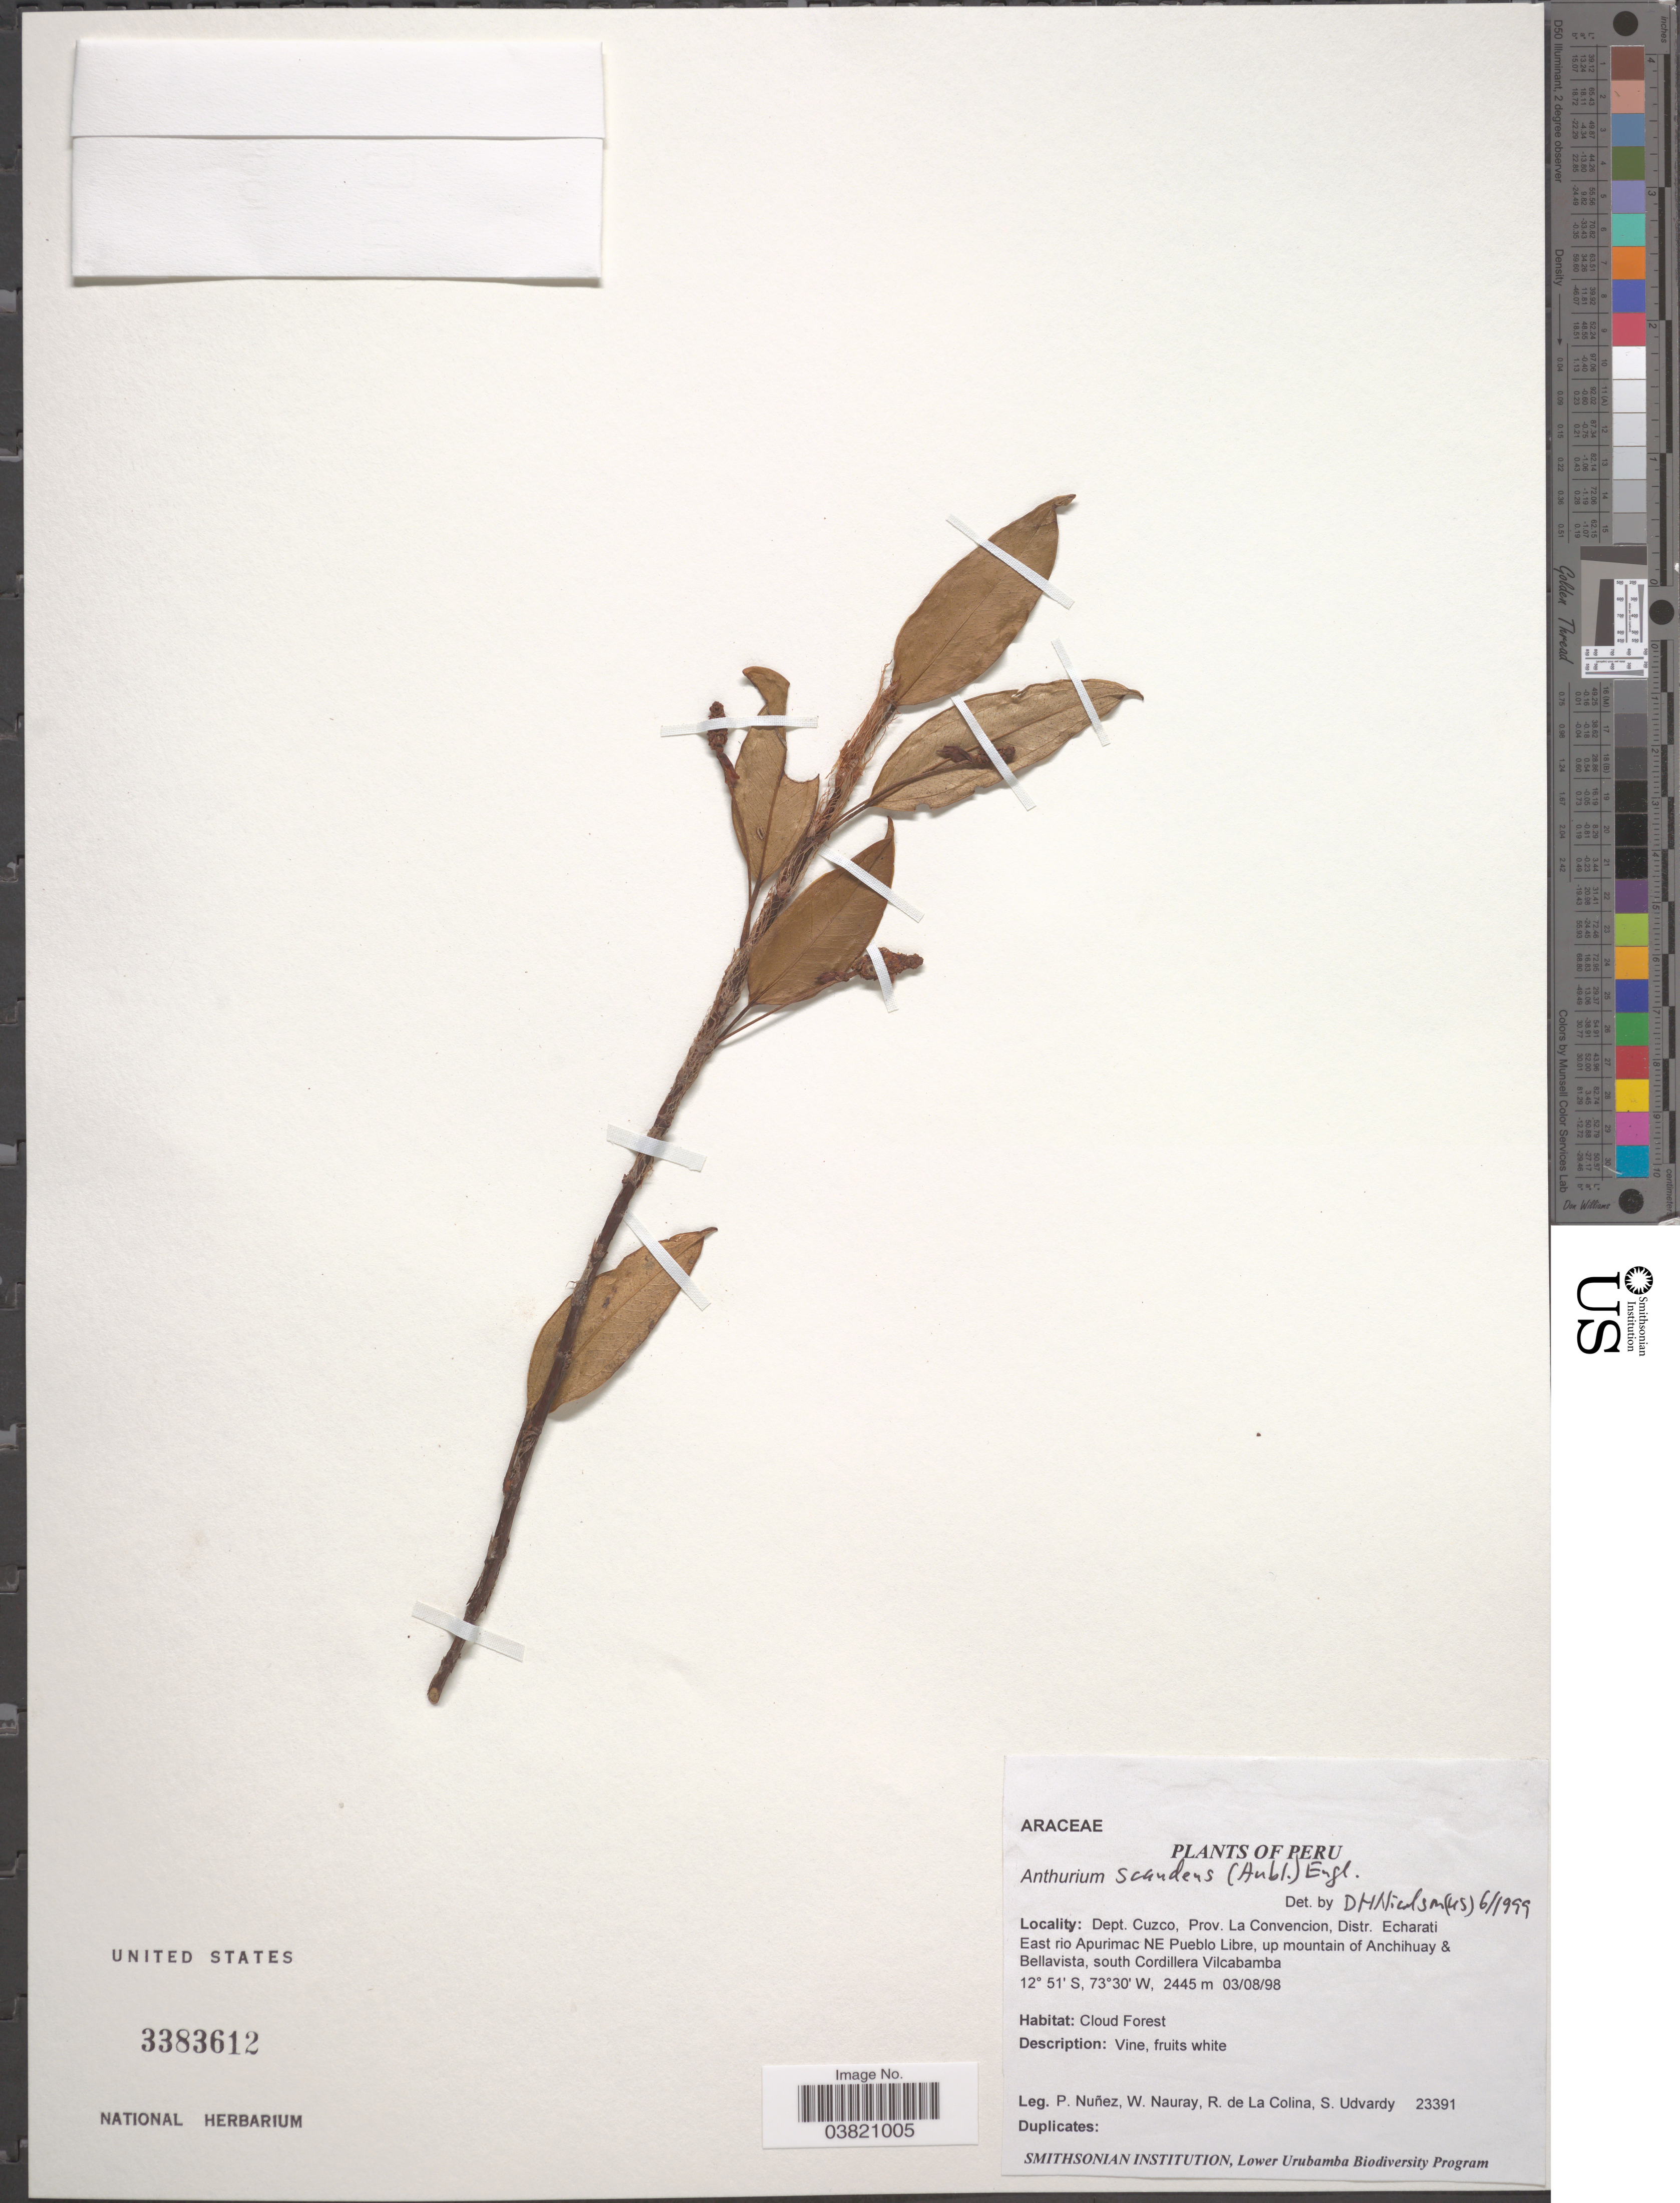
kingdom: Plantae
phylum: Tracheophyta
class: Liliopsida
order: Alismatales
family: Araceae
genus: Anthurium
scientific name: Anthurium scandens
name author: (Aubl.) Engl.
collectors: P. Nuñez V., W. Nauray, R. de La Colina & S. Udvardy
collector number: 23391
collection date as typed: Transcribed d/m/y: 3/8/98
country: Peru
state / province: Cusco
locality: Dept. Cuzco, Prov. La Convencion, Distr. Echarati. East rio Apurimac NE Pueblo Libre, up mountain of Anchihuay & Bellavista, south Cordillera Vilcabamba.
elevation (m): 2445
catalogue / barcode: US 3383612